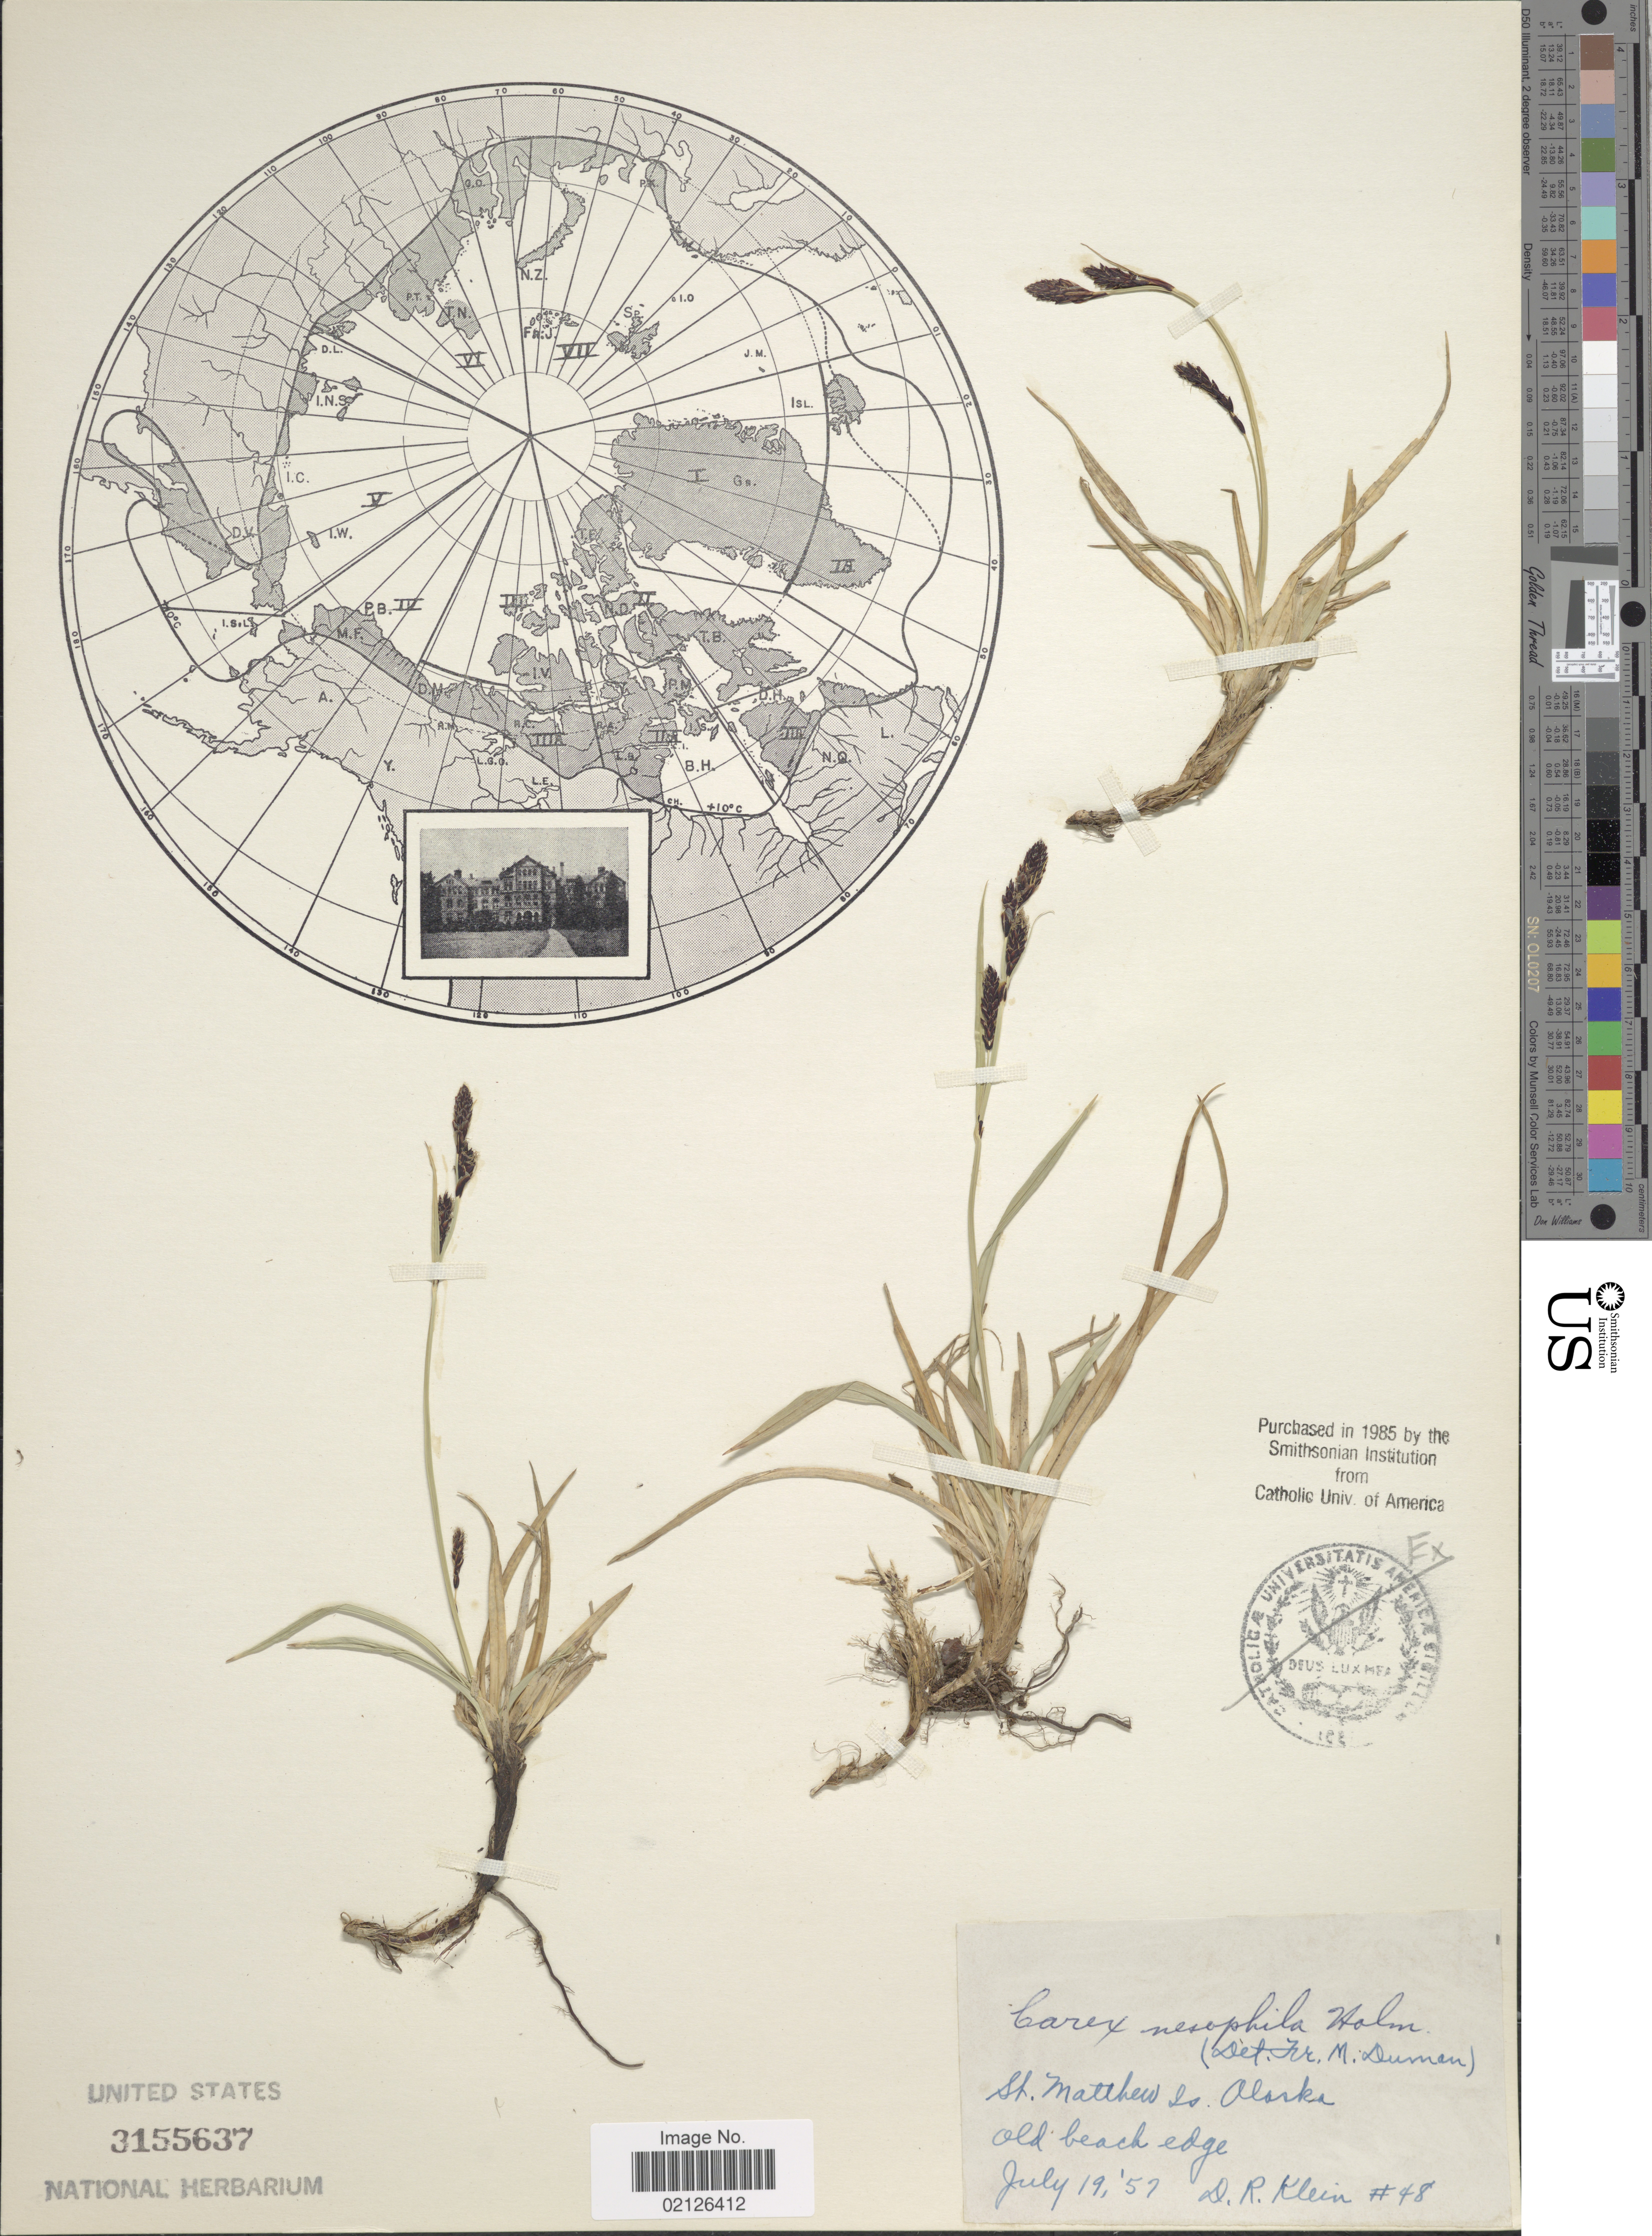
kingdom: Plantae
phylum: Tracheophyta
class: Liliopsida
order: Poales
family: Cyperaceae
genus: Carex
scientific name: Carex microchaeta subsp. nesophila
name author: (Holm) D.F. Murray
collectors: D. Klein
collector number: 78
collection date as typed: Transcribed d/m/y: 19/7/57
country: United States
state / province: Alaska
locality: St Matthew Is. Old beach edge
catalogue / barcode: US 3155637